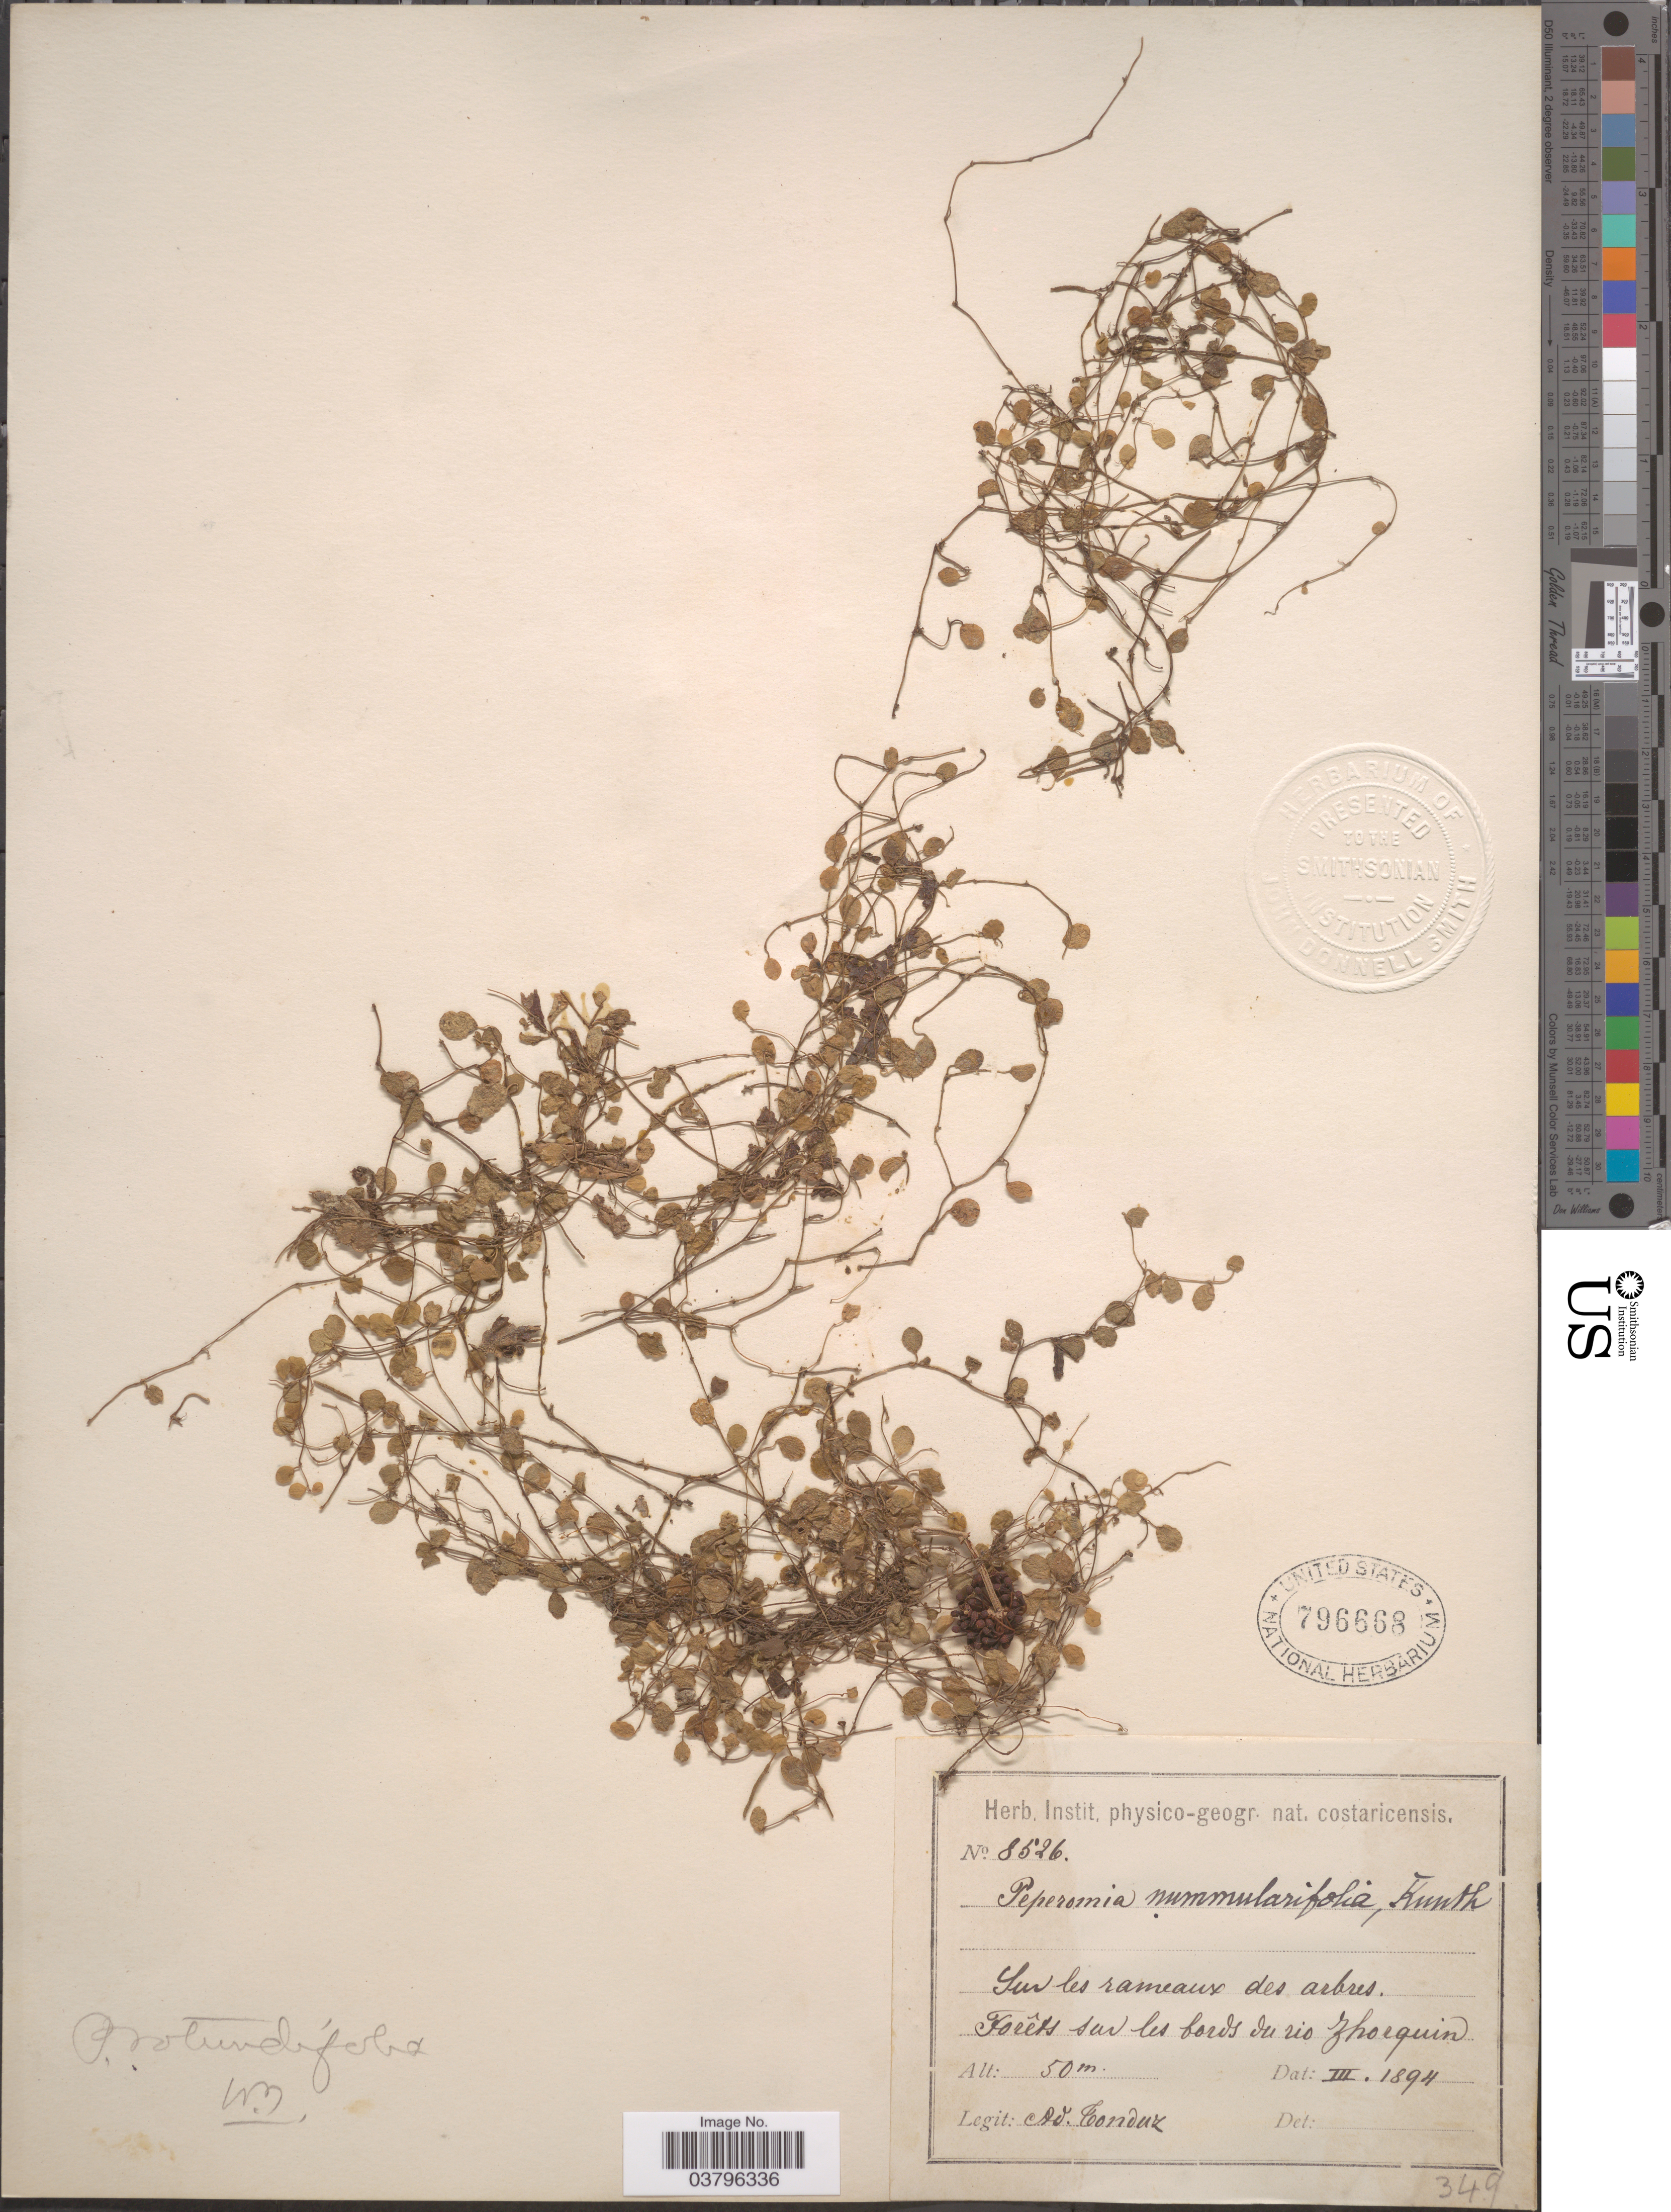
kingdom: Plantae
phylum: Tracheophyta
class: Magnoliopsida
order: Piperales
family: Piperaceae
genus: Peperomia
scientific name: Peperomia rotundifolia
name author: (L.) Kunth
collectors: A. Tonduz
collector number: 8526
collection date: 1894-03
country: Costa Rica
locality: Sur les rameaux des arbres. Forêts sur les bords du rio Zhorquin.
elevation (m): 50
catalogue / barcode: US 796668